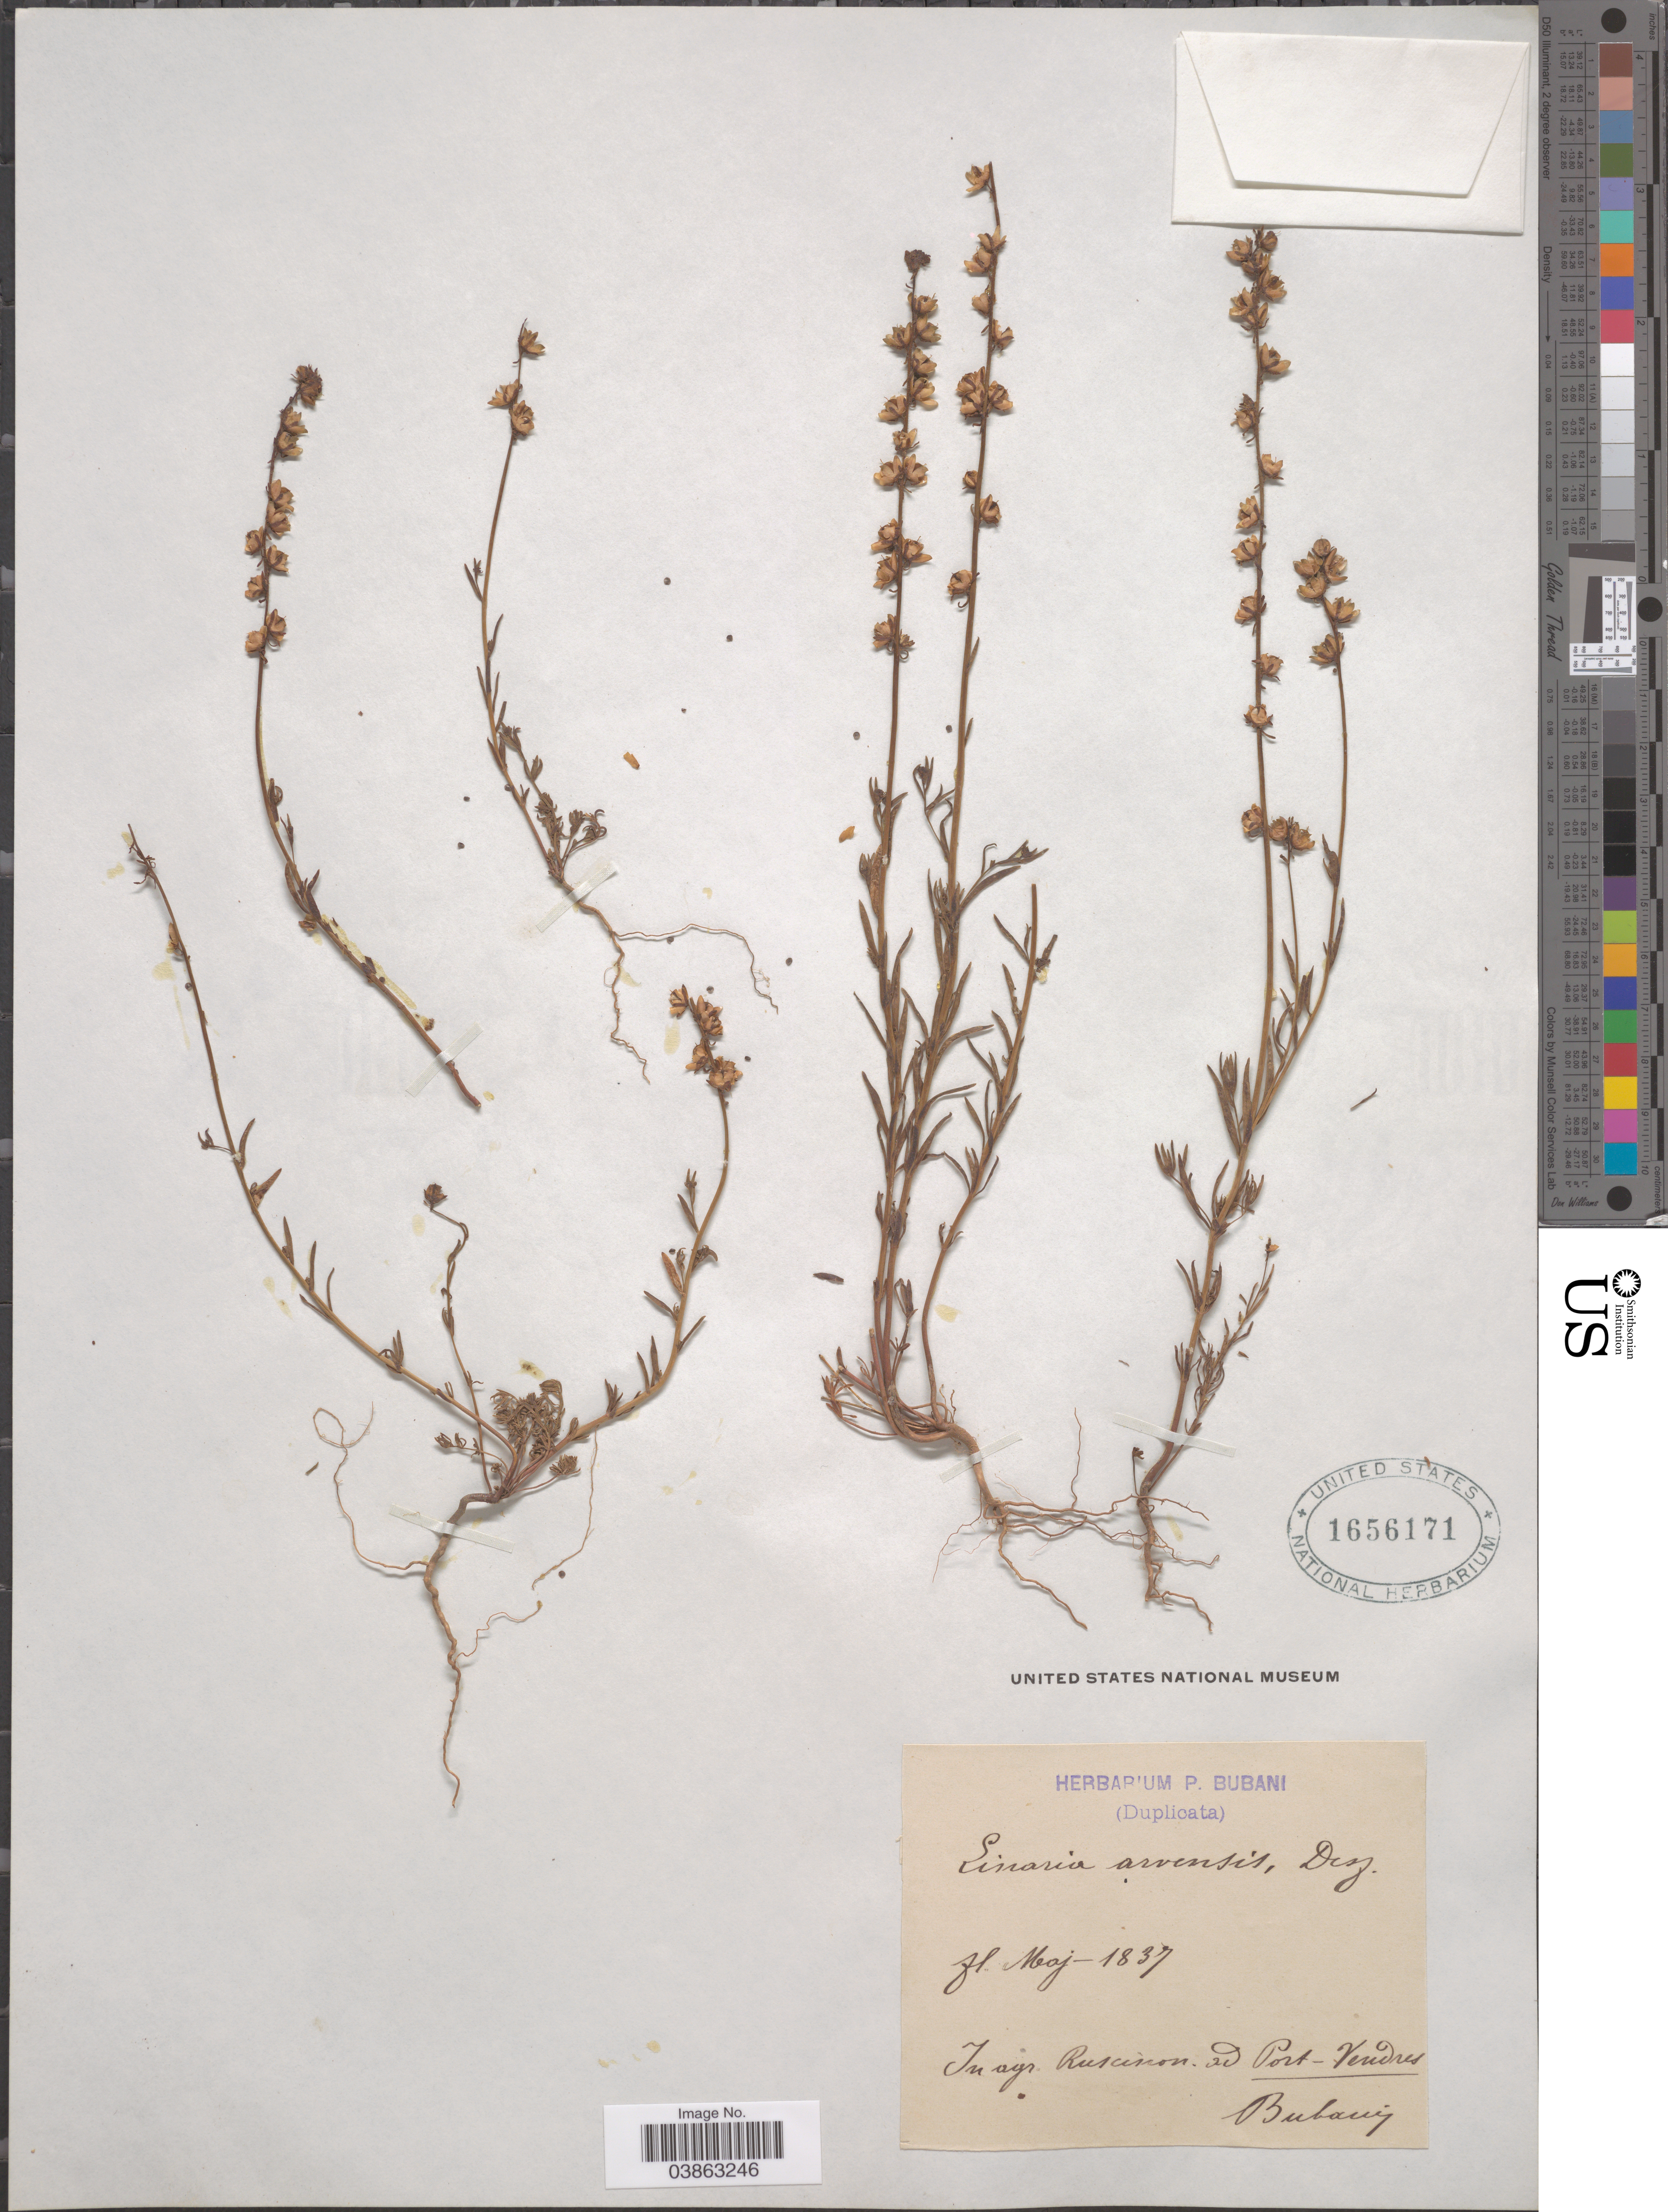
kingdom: Plantae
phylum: Tracheophyta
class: Magnoliopsida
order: Lamiales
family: Plantaginaceae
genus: Linaria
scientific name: Linaria arvensis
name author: (L.) Desf.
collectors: P. Bubani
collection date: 1937-05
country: France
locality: In agr. Ruscinon. ad Port-Vendres.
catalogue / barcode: US 1656171